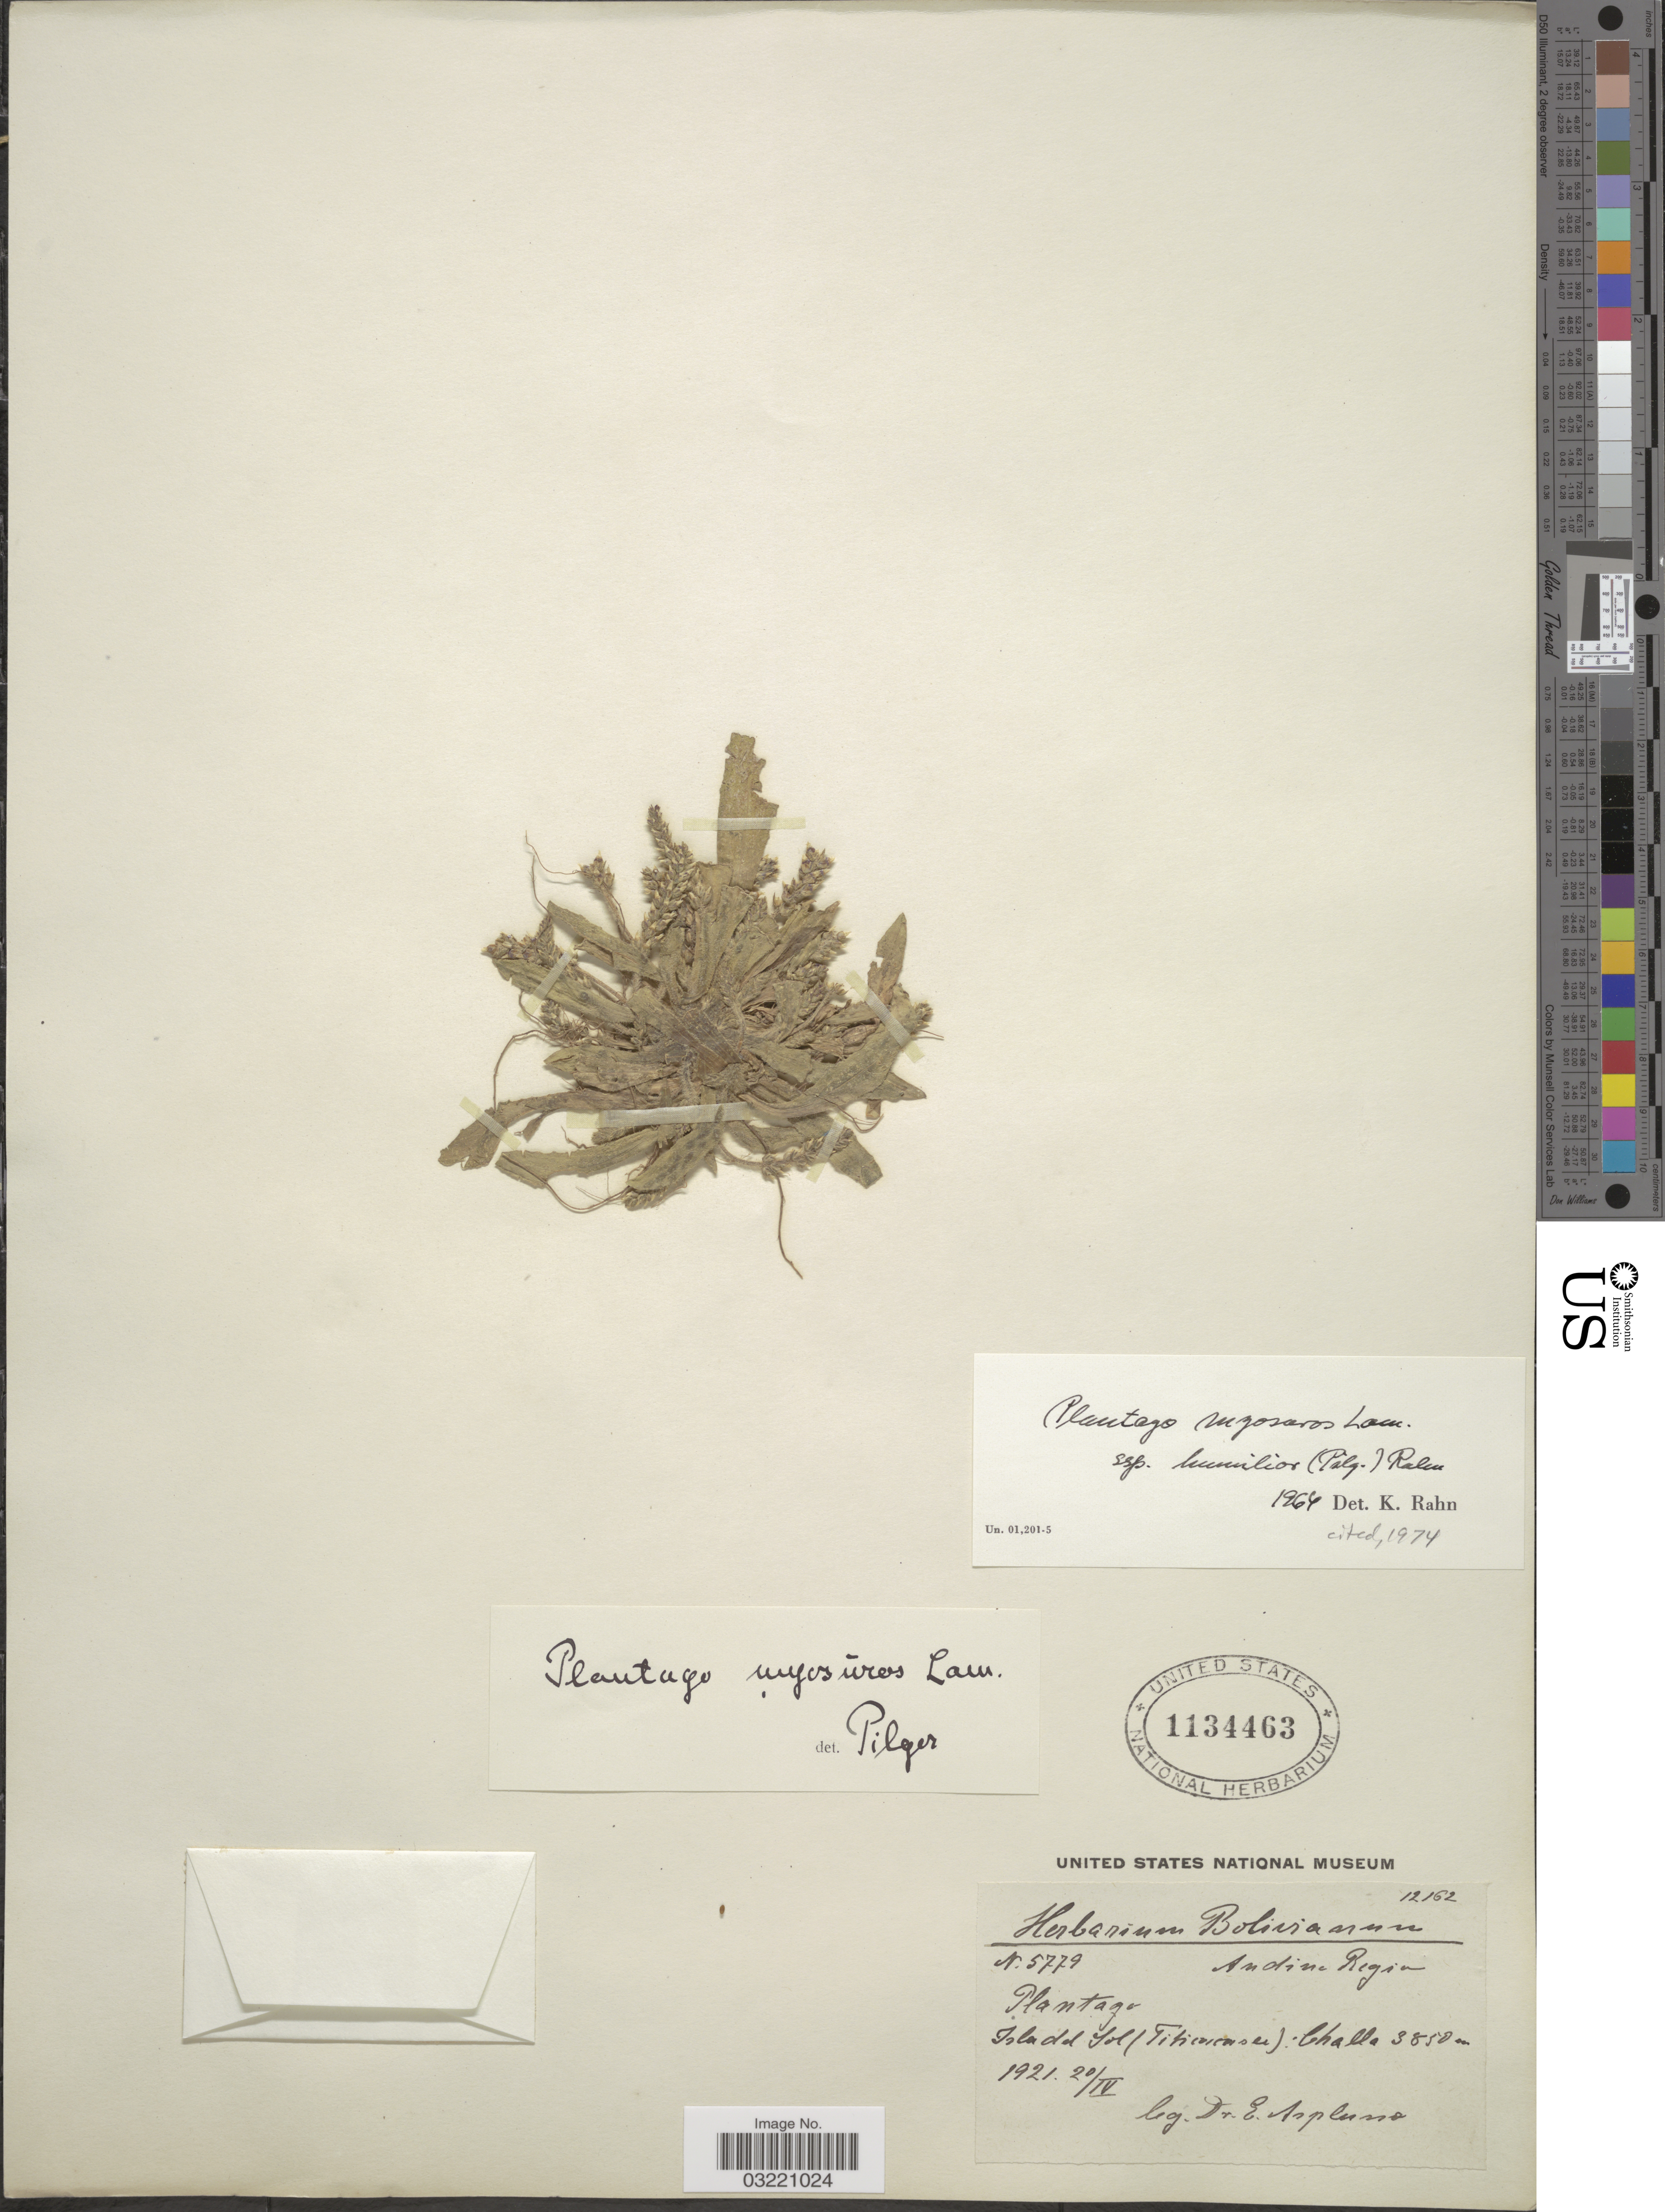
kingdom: Plantae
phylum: Tracheophyta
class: Magnoliopsida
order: Lamiales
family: Plantaginaceae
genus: Plantago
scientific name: Plantago myosuros subsp. humilior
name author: (Pilg.) Rahn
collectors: E. Asplund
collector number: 5779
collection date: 1921-04-20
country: Bolivia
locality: Andine Region. Isla del Sol (Titicacasee) Challa.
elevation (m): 3850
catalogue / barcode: US 1134463